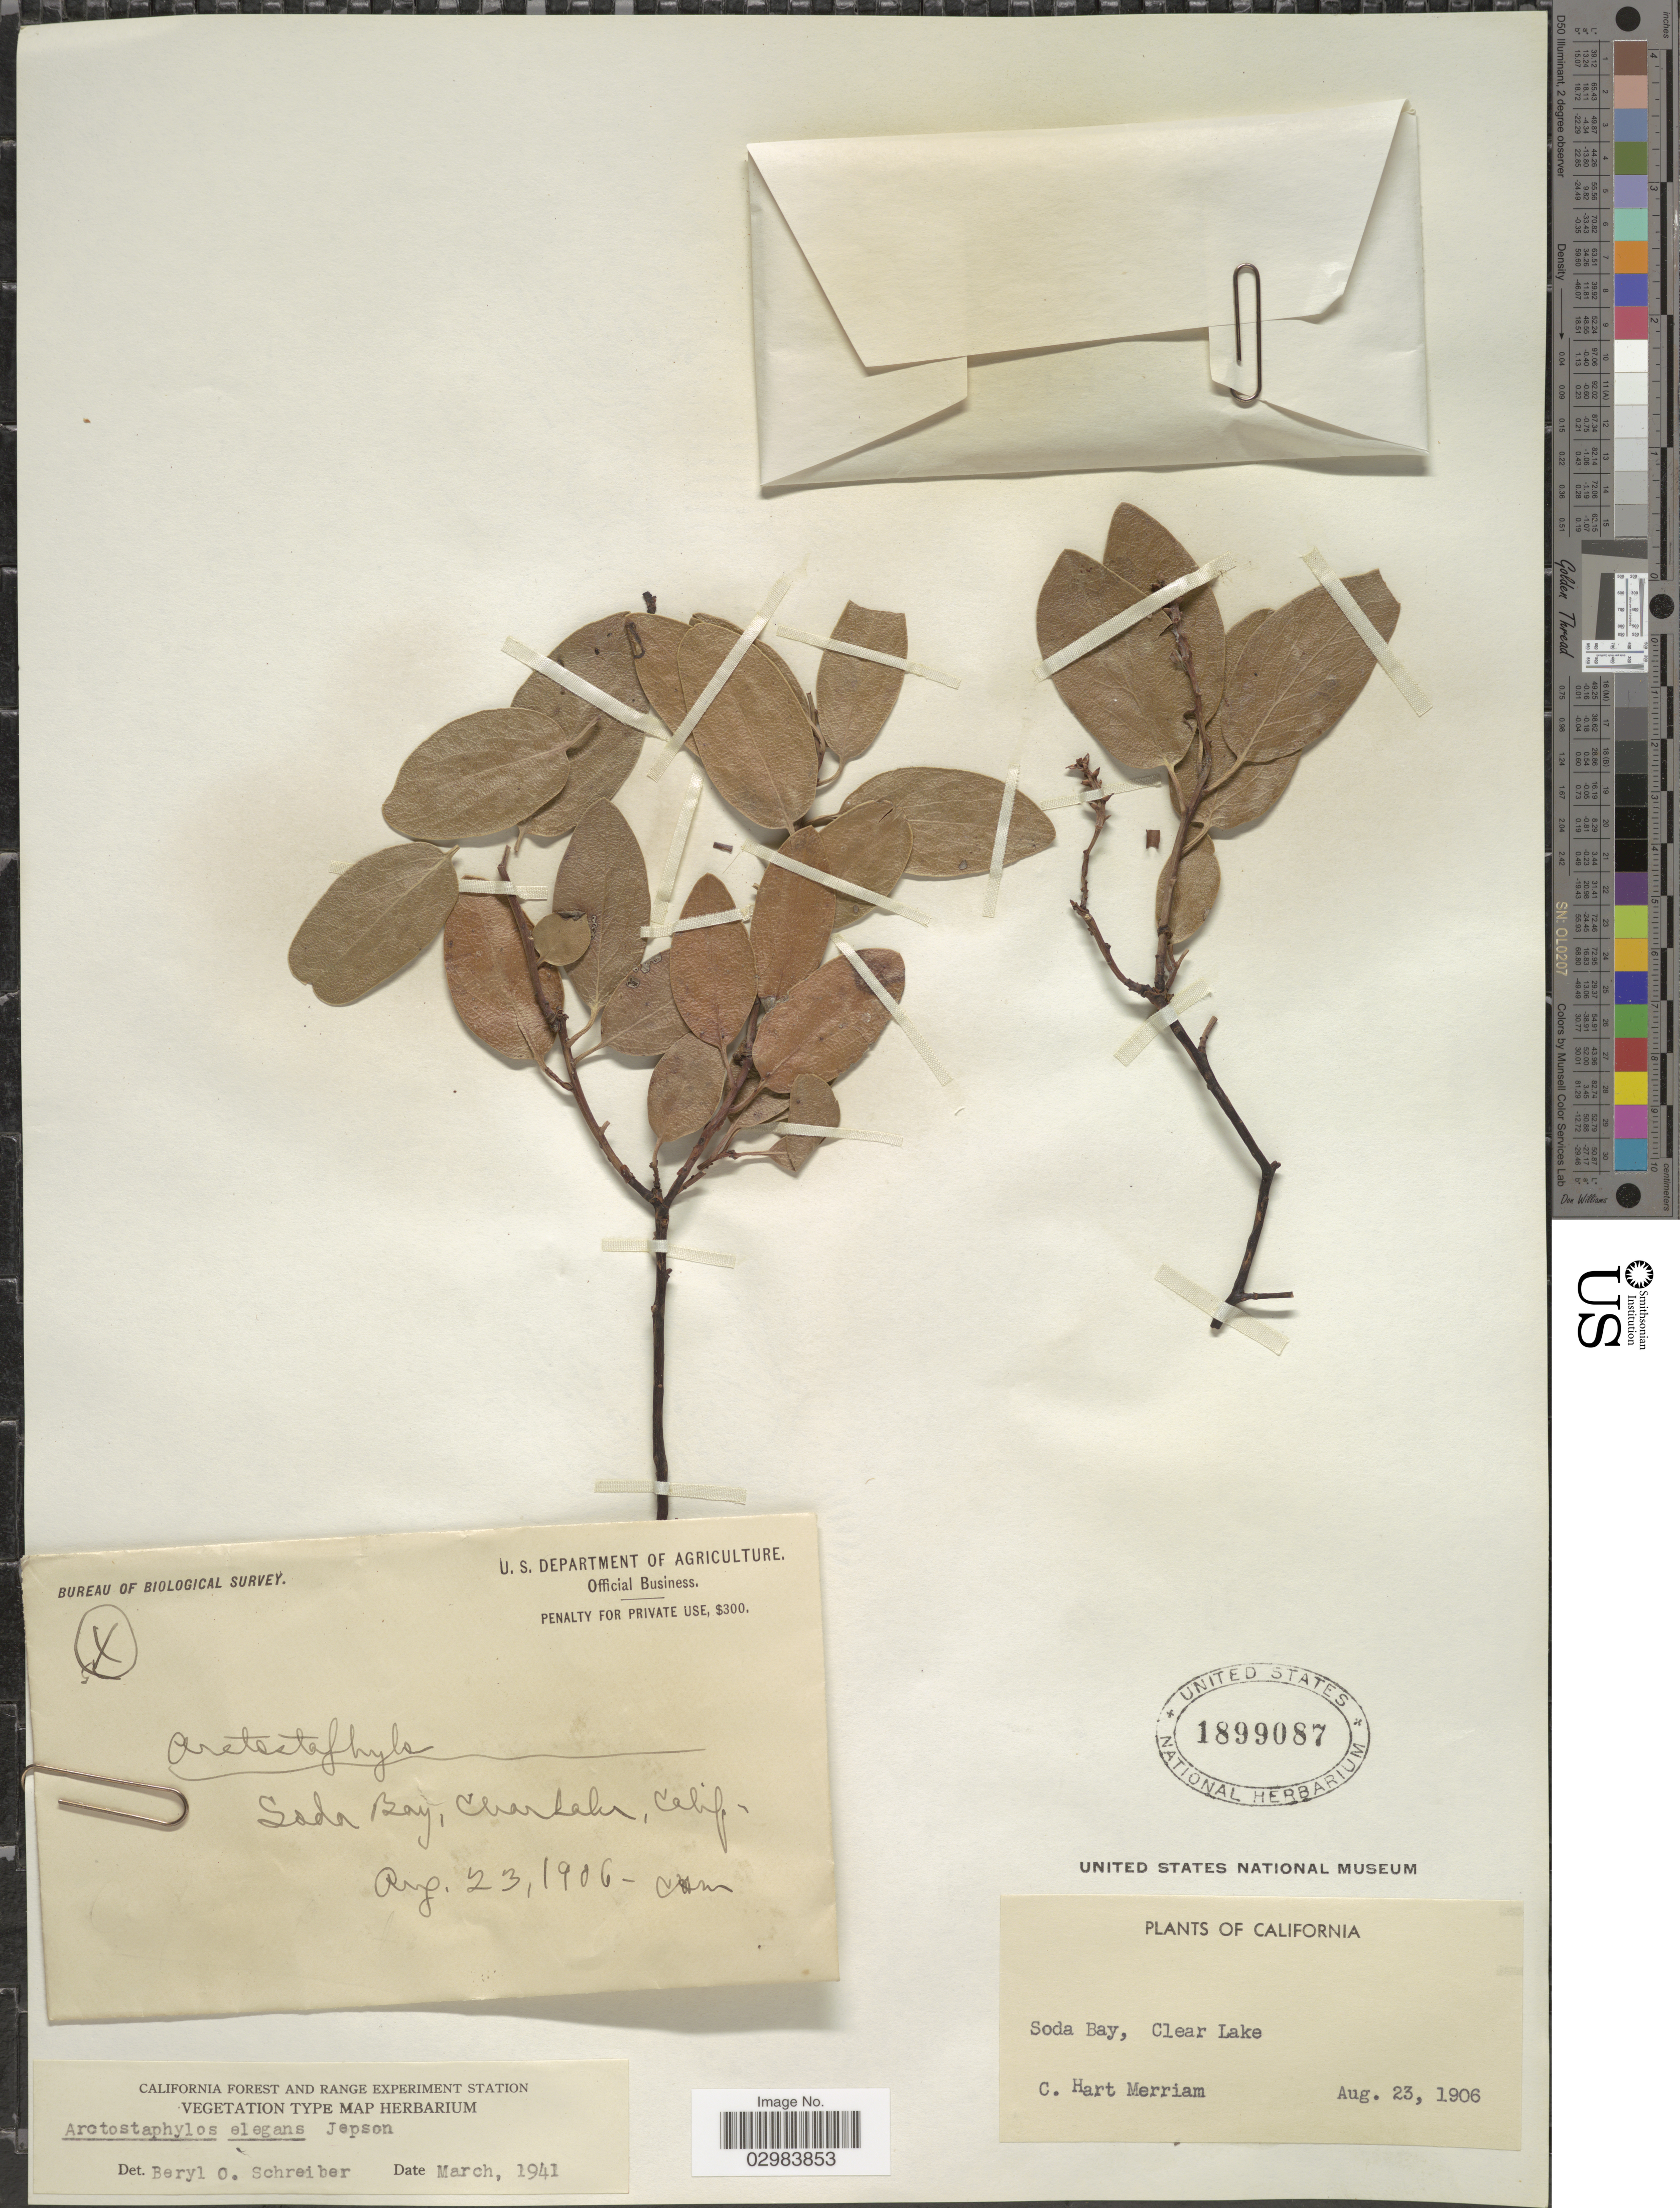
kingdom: Plantae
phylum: Tracheophyta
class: Magnoliopsida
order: Ericales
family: Ericaceae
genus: Arctostaphylos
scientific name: Arctostaphylos elegans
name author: Jeps.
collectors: C. Merriam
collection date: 1906-08-23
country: United States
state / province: California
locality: Soda Bay, Clear Lake.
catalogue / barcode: US 1899087